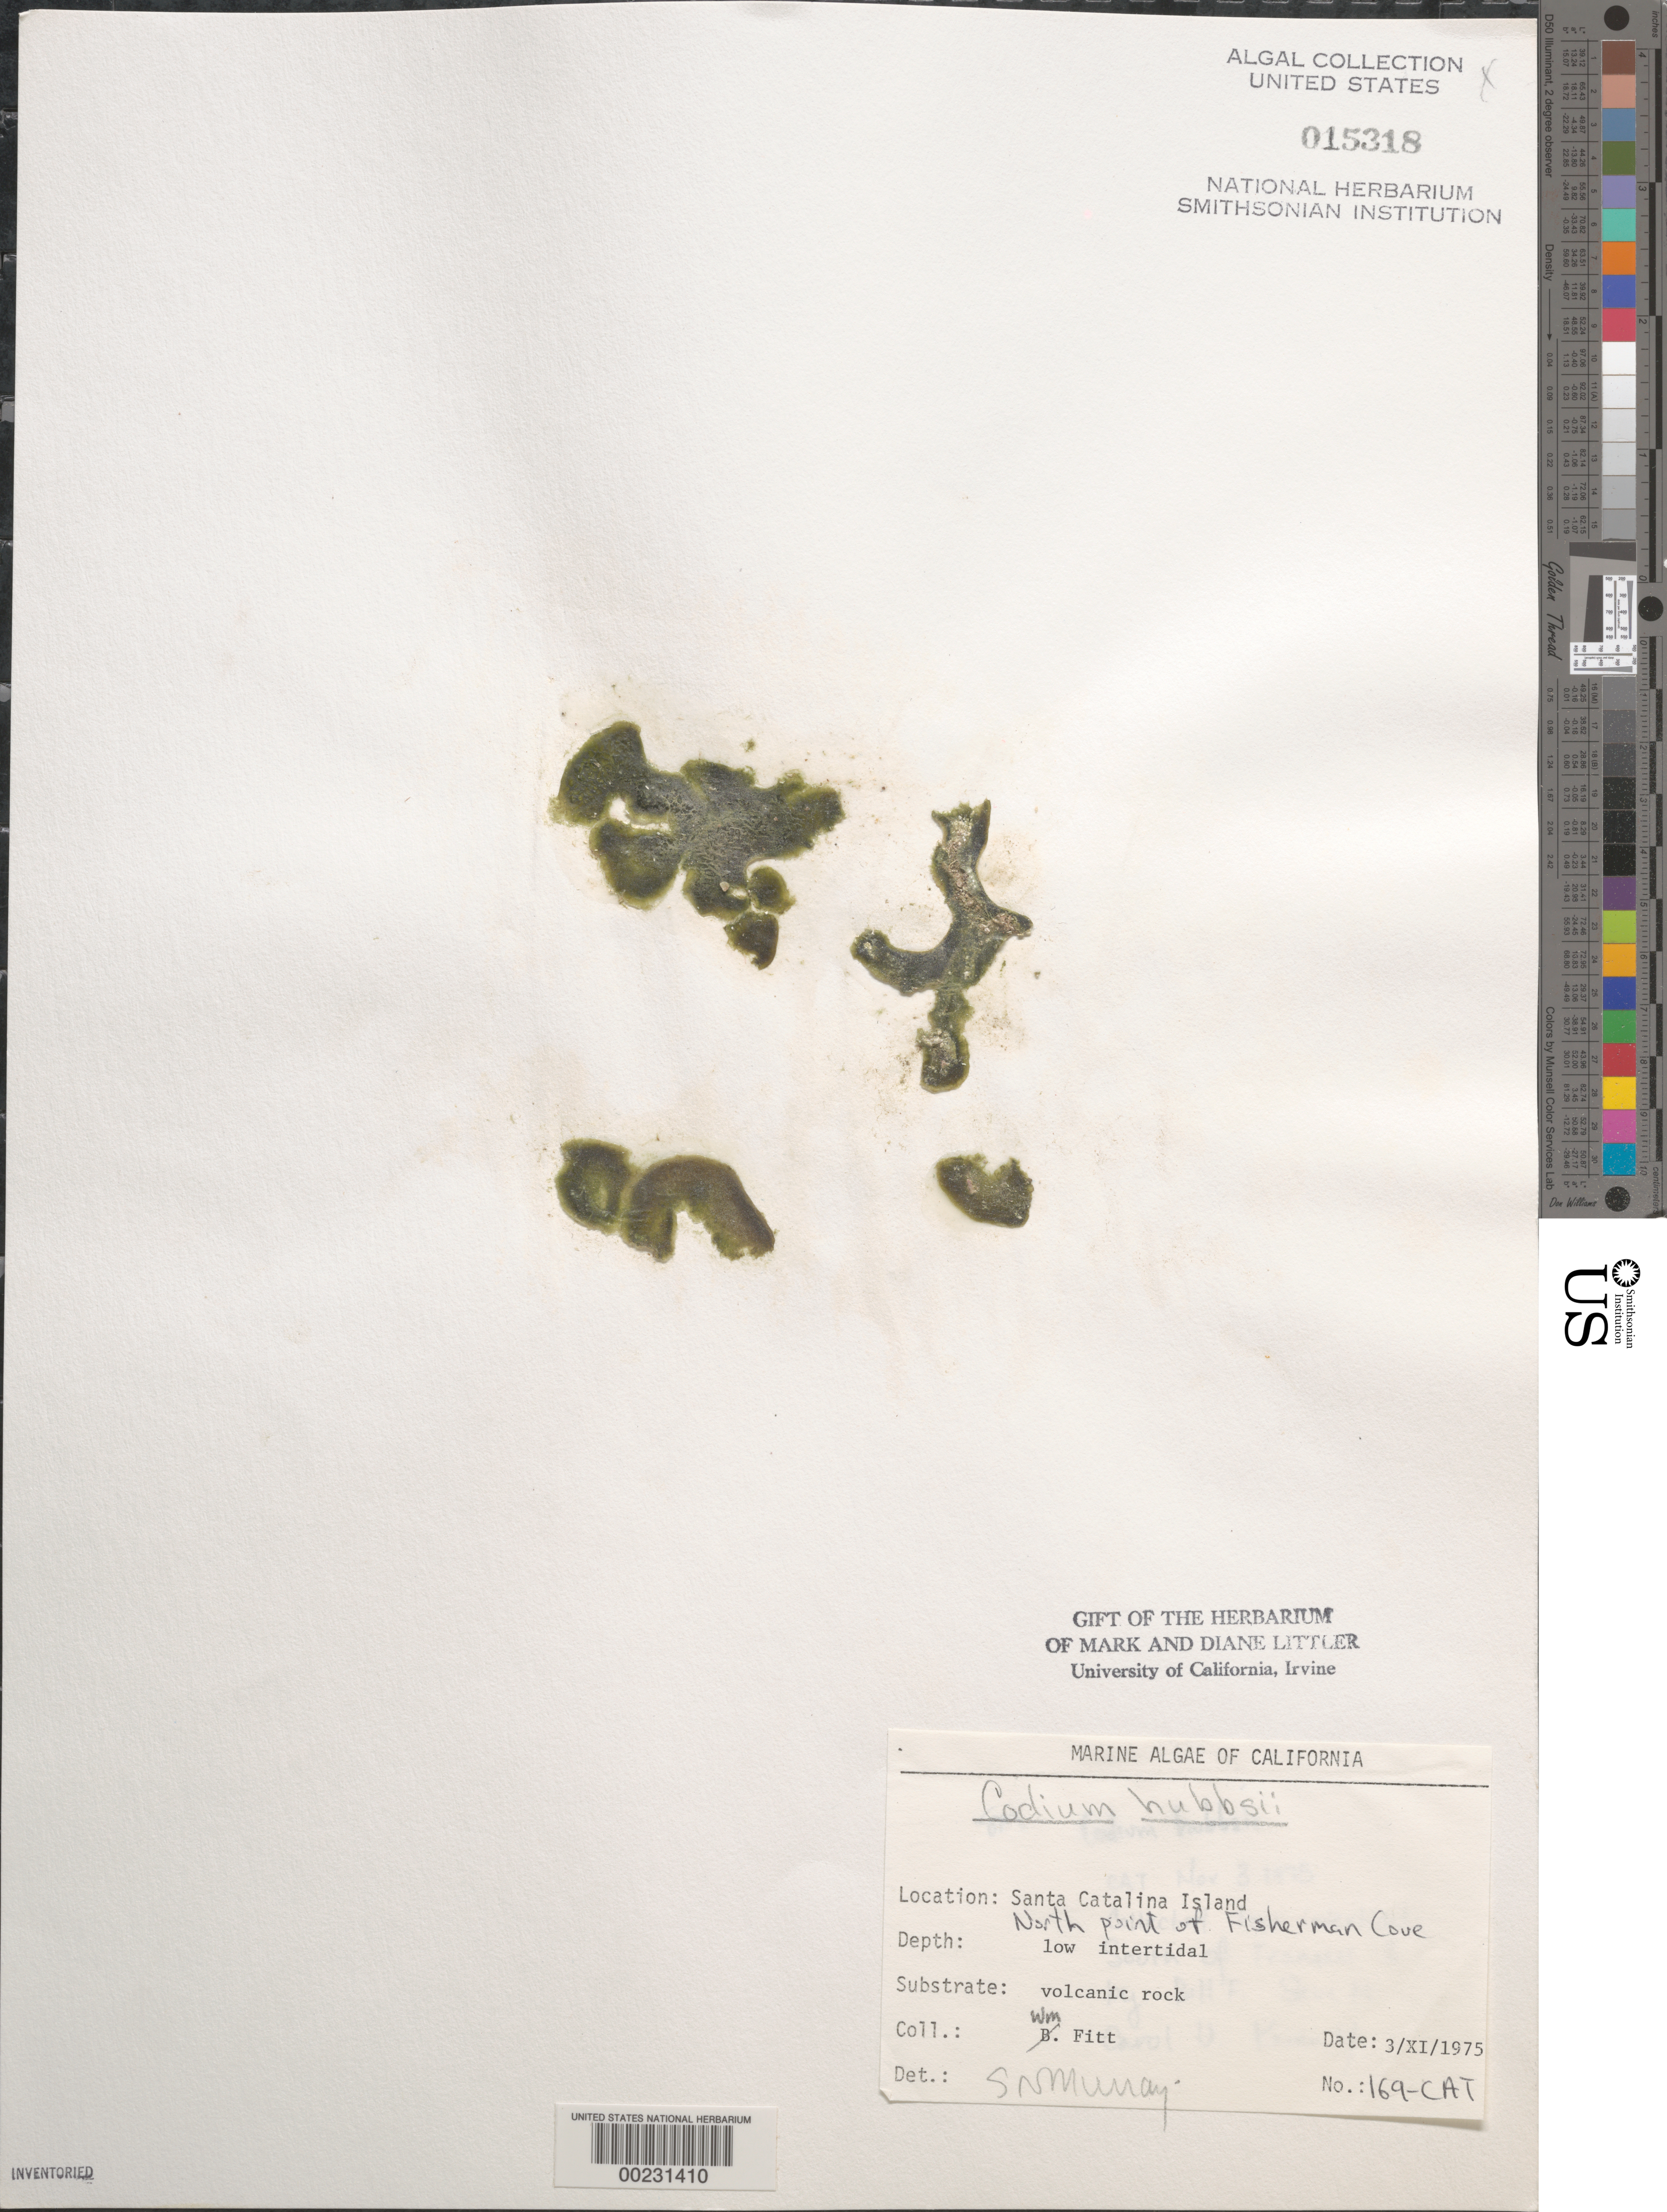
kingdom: Plantae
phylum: Chlorophyta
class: Ulvophyceae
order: Bryopsidales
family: Codiaceae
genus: Codium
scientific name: Codium hubbsii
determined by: Sims, Robert H.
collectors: W. Fitt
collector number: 169-cat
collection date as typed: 03 Nov 1975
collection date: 1975-11-03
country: United States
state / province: California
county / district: Los Angeles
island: Santa Catalina Island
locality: Fisherman Cove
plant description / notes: BLM-SOCALBIGHT Rocky Intertidal Survey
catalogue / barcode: US 15318